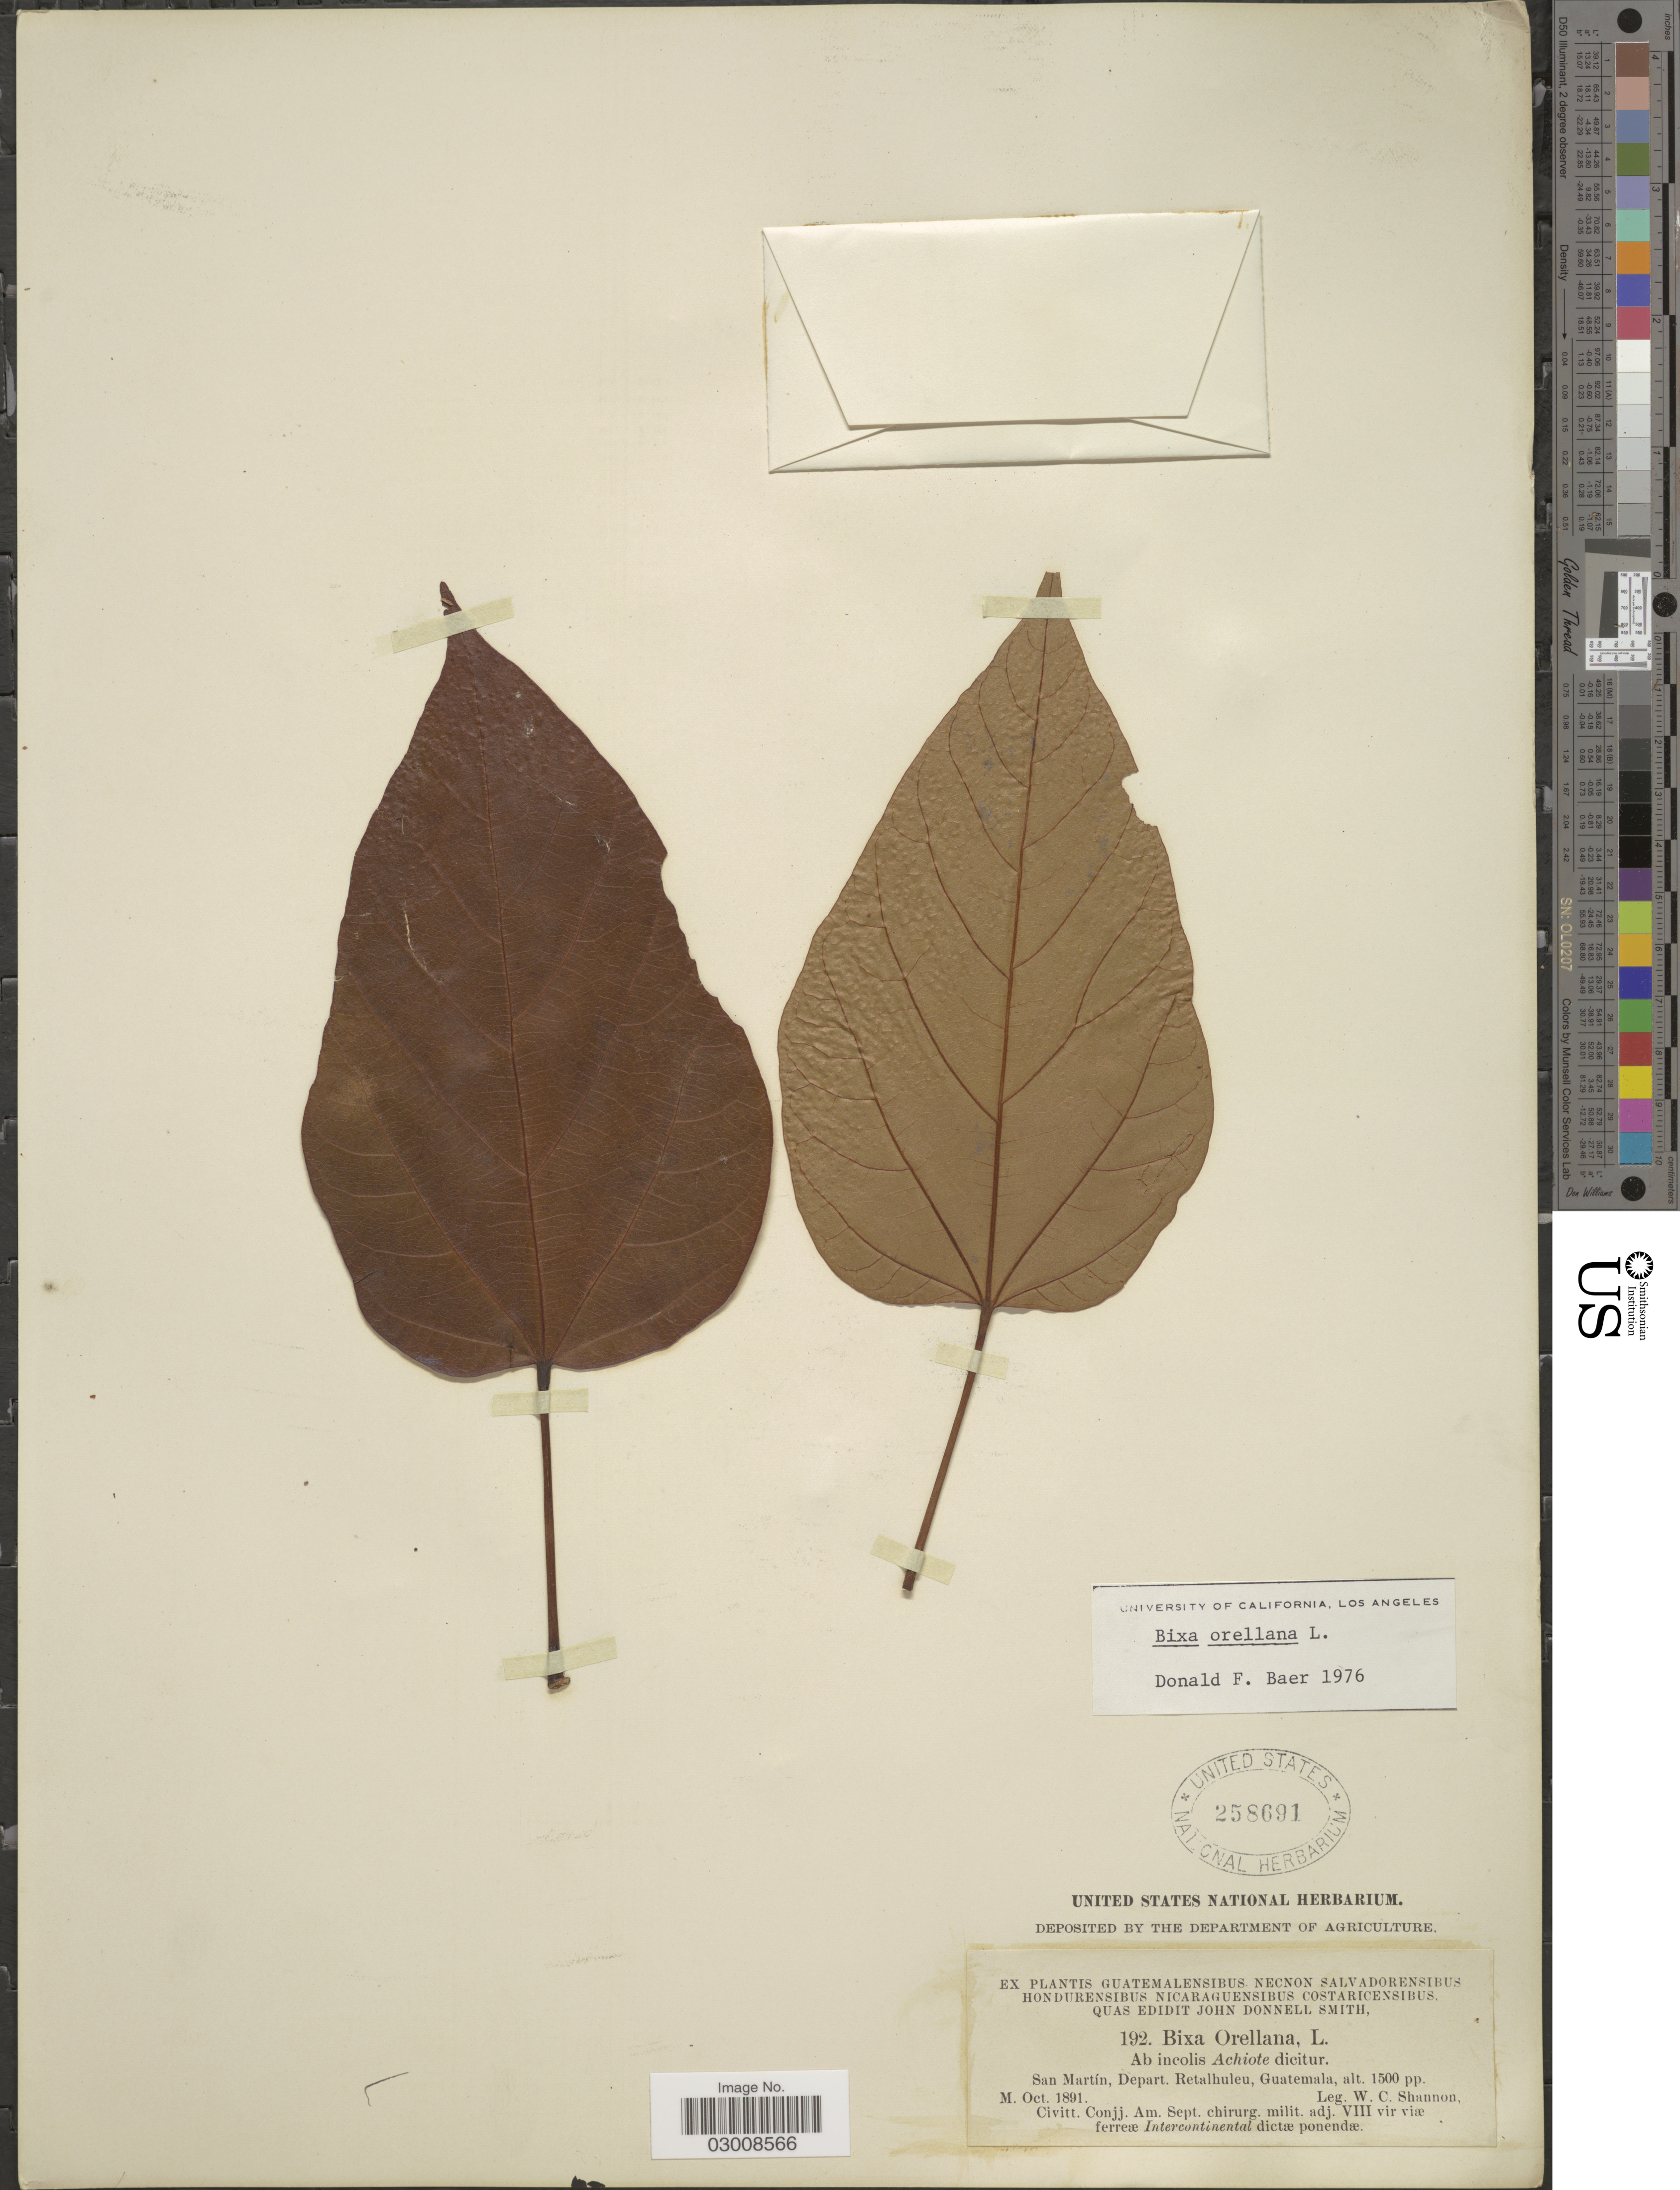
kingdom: Plantae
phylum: Tracheophyta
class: Magnoliopsida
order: Malvales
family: Bixaceae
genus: Bixa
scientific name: Bixa orellana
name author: L.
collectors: W. C. Shannon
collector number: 192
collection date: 1891-10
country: Guatemala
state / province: Retalhuleu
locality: San Martín, Depart. Retalhuleu.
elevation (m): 457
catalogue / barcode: US 258691